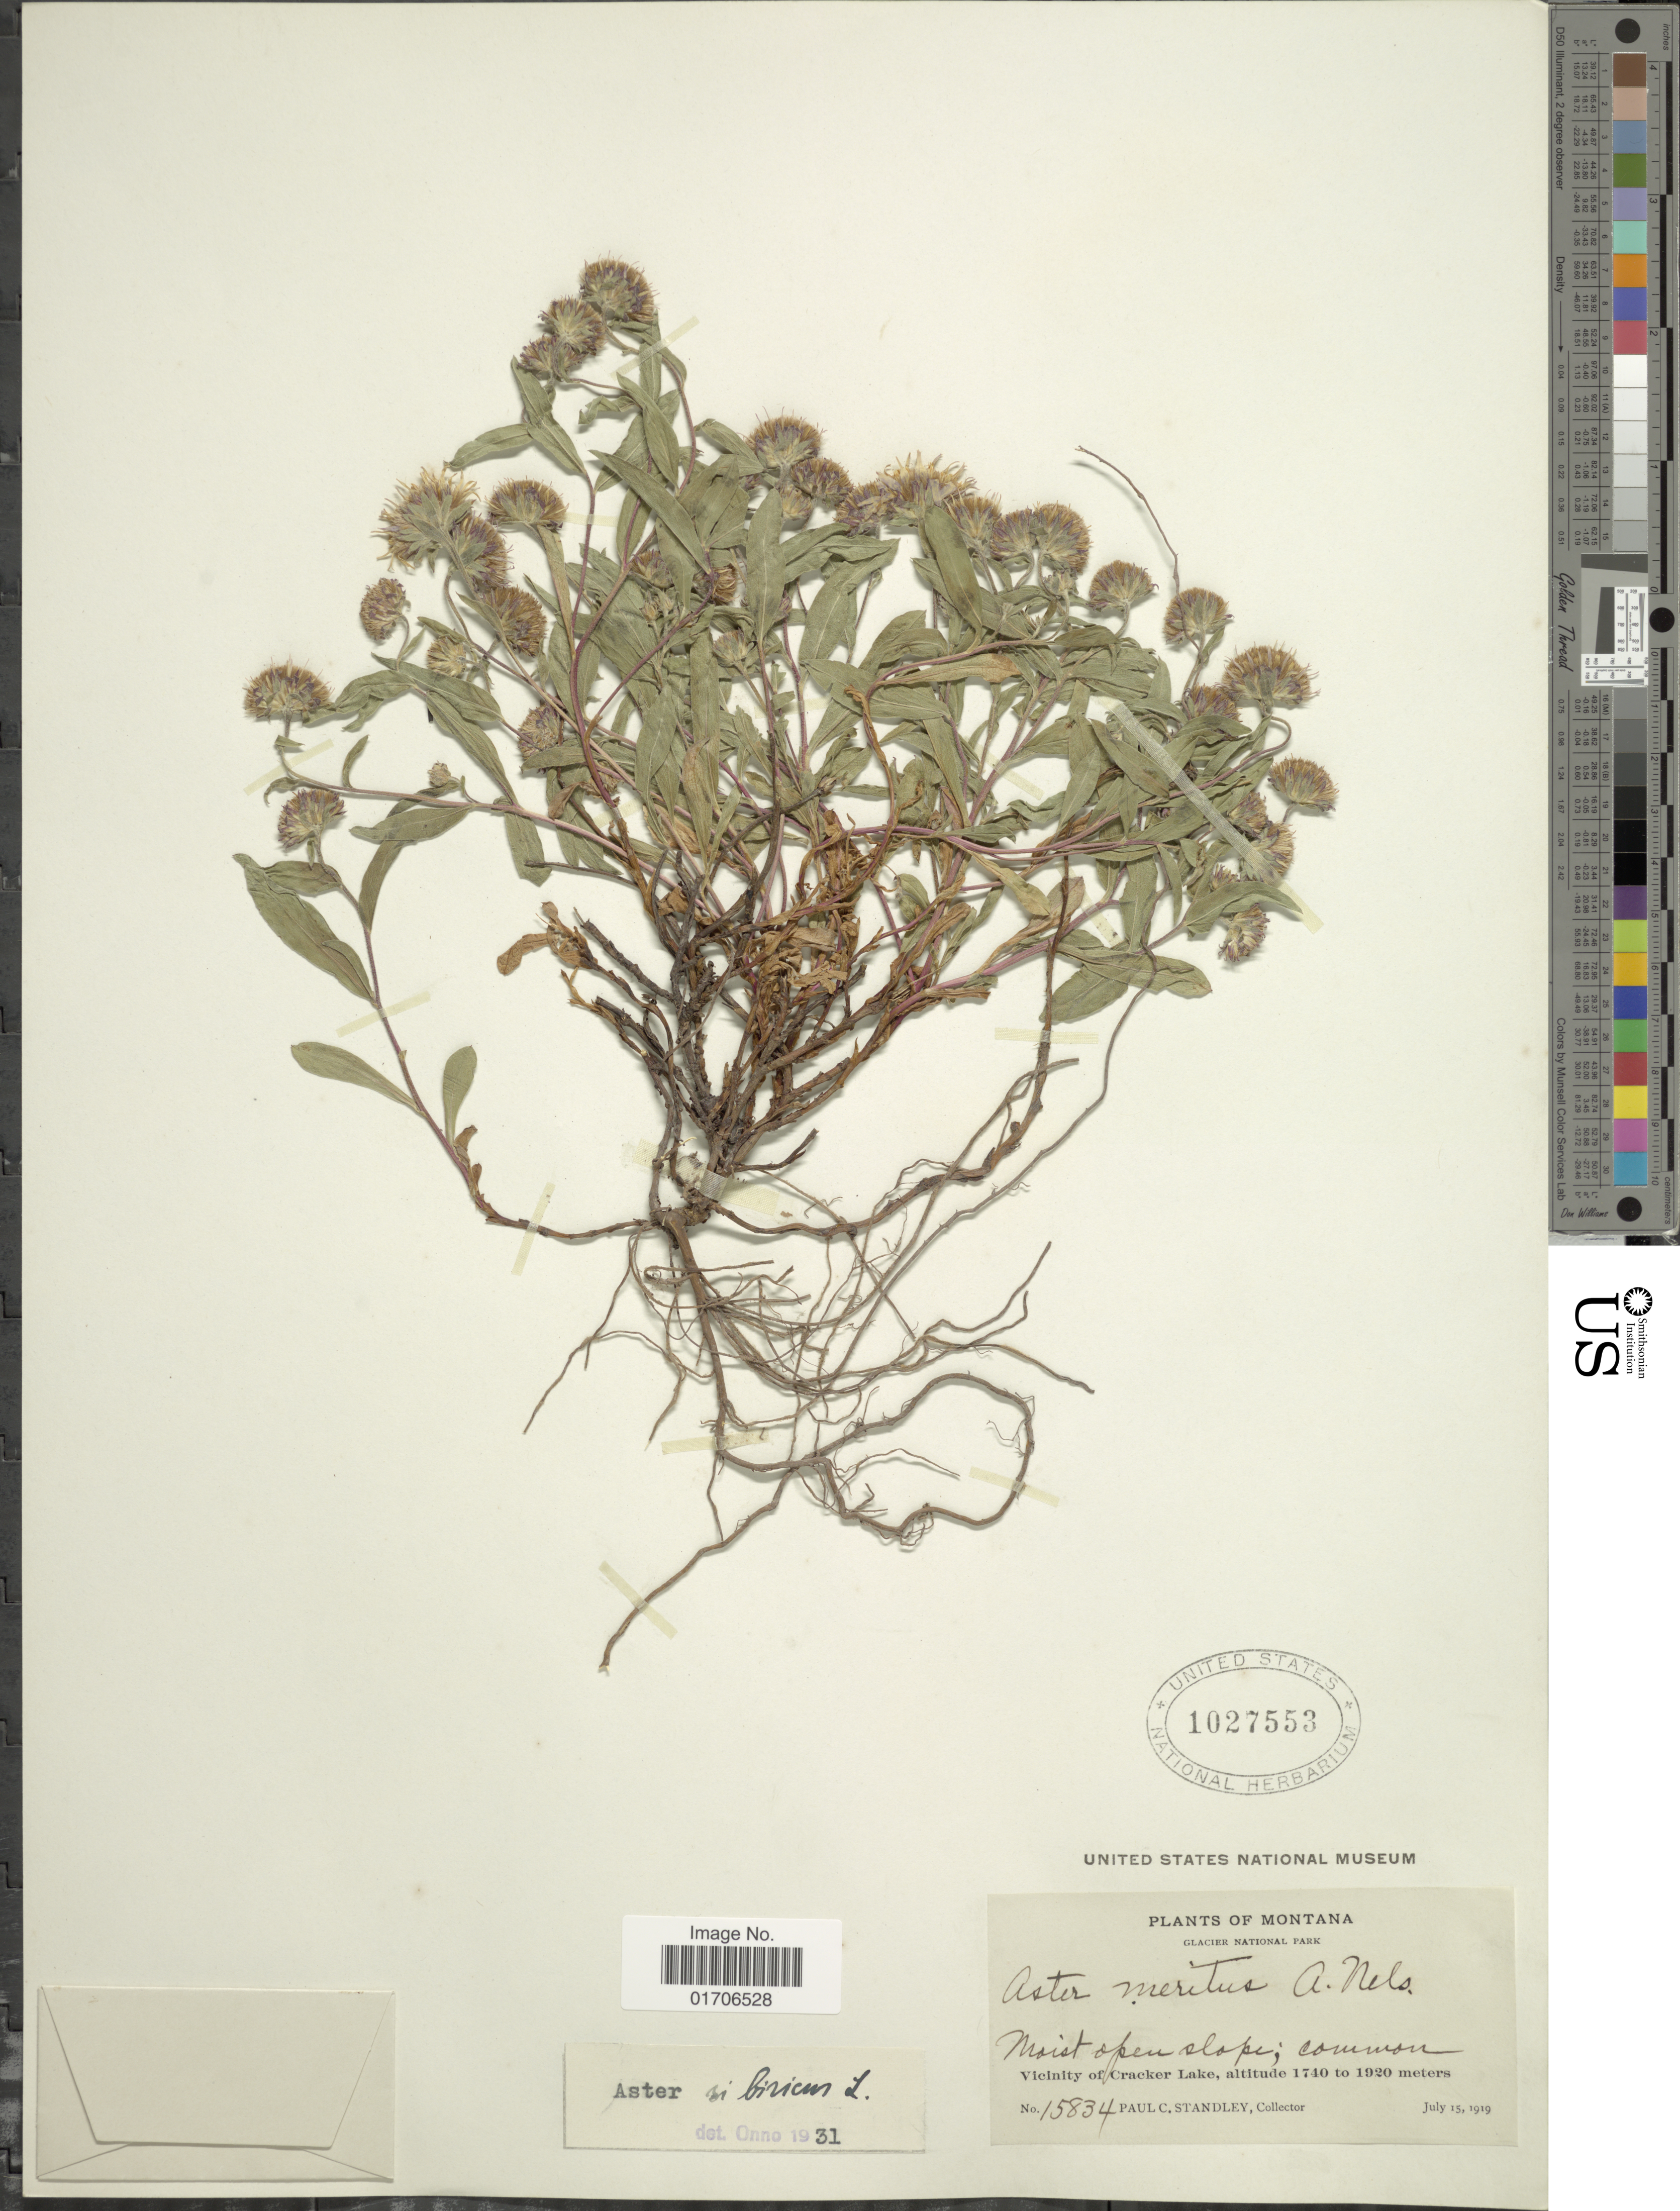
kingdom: Plantae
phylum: Tracheophyta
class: Magnoliopsida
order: Asterales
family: Asteraceae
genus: Eurybia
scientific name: Eurybia merita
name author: (A. Nelson) G.L. Nesom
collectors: P. C. Standley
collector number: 15834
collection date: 1919-07-15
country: United States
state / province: Montana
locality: Glacier National Park. Vicinity of Cracker Lake.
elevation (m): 1740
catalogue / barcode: US 1027553